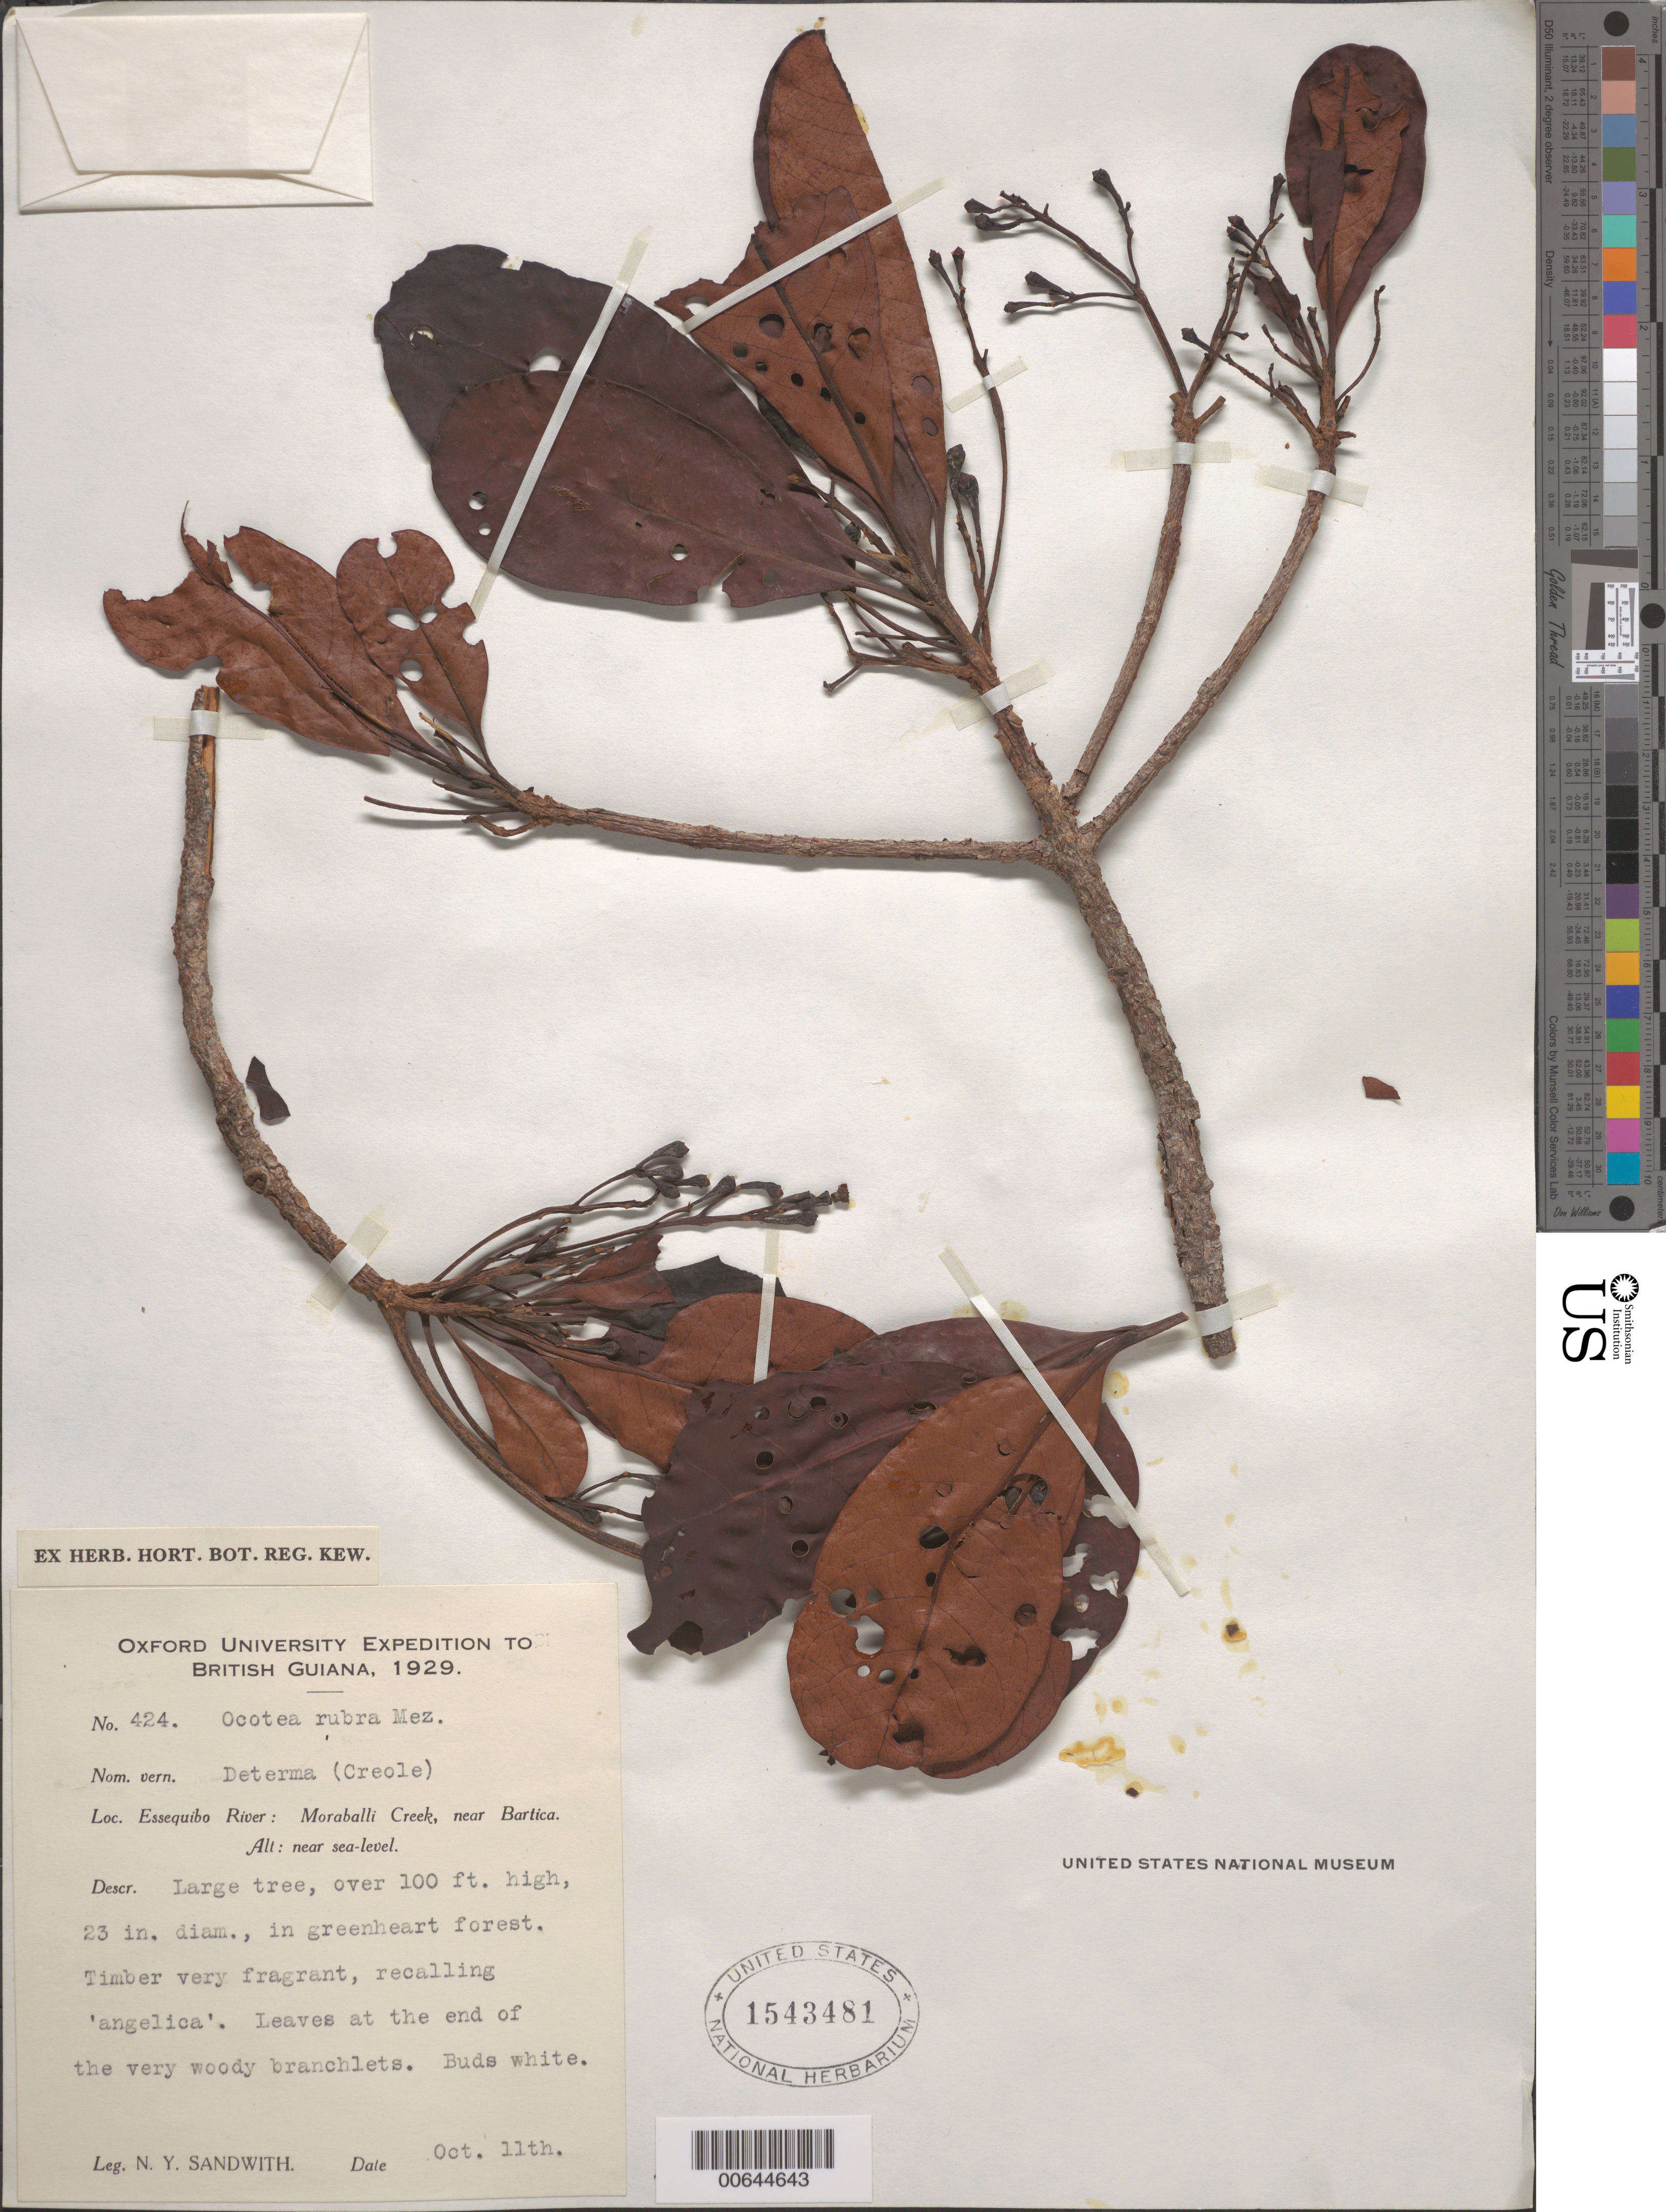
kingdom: Plantae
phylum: Tracheophyta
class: Magnoliopsida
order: Laurales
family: Lauraceae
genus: Ocotea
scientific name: Ocotea rubra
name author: Mez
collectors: N. Y. Sandwith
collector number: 424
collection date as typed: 11-Oct-29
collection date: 1929-10-11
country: Guyana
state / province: U. Demerara-Berbice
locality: Moraballi Creek, Essequibo R., near Bartica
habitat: Greenheart forest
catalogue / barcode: US 1543481